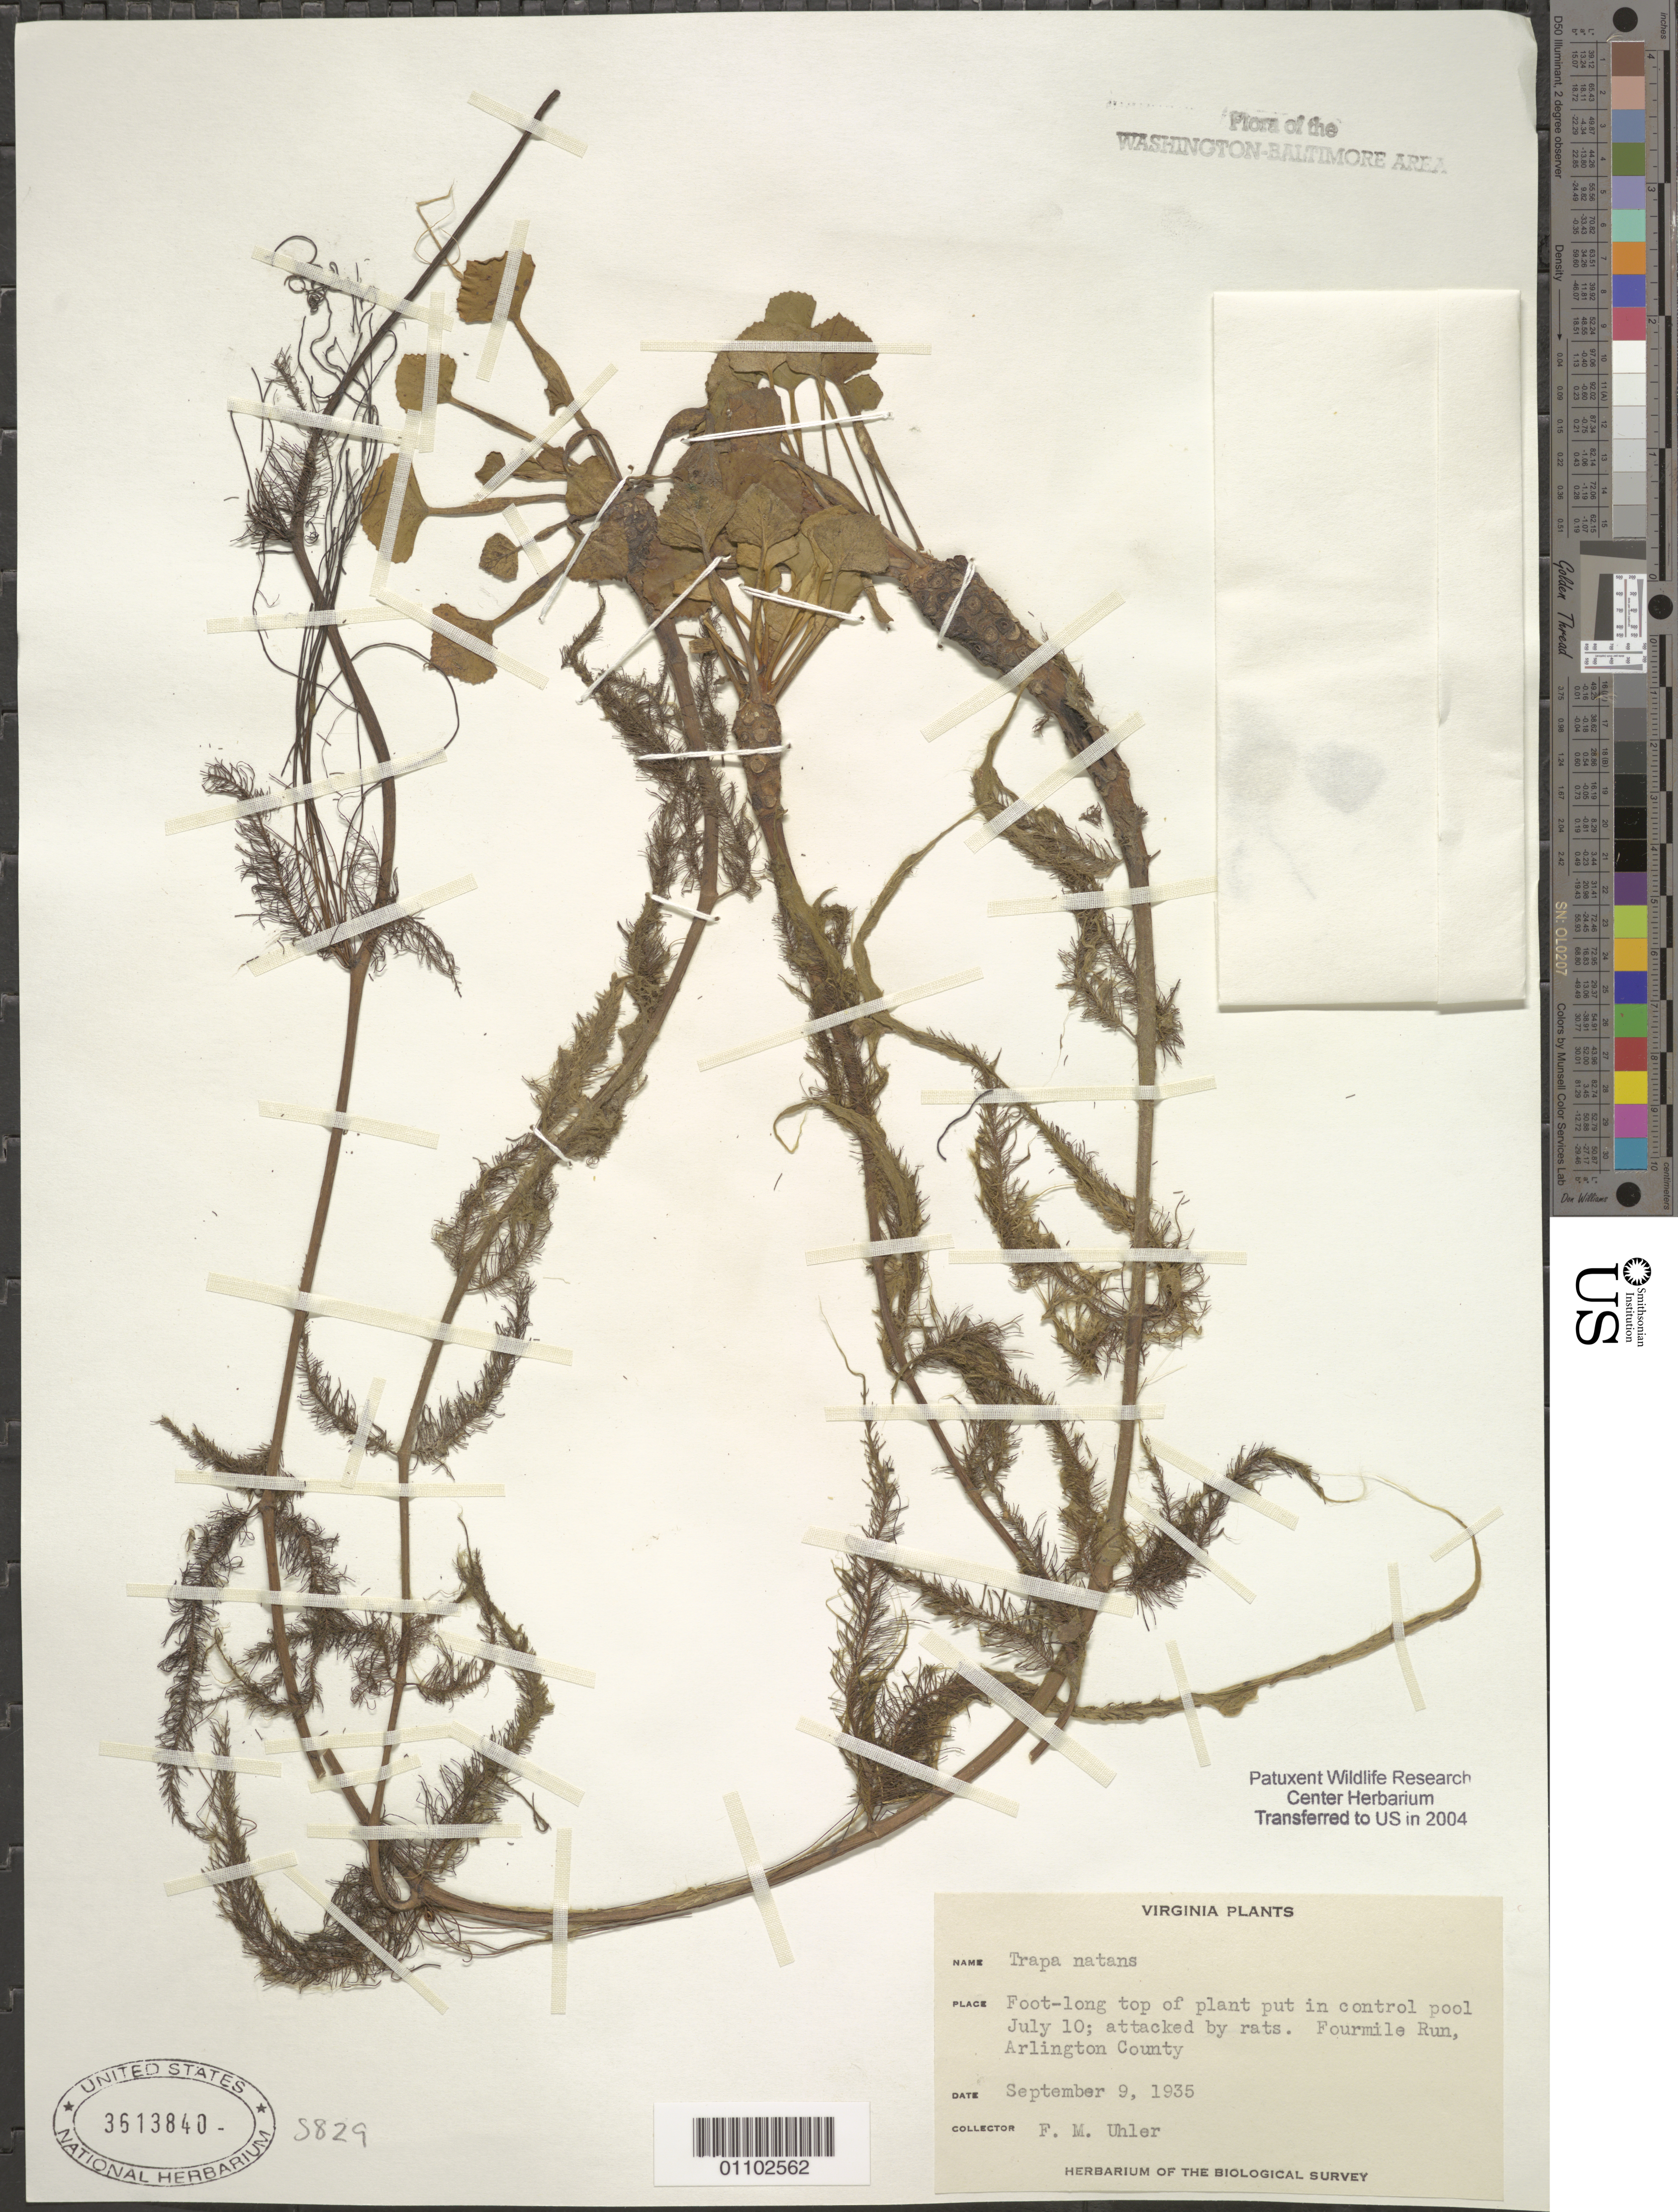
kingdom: Plantae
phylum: Tracheophyta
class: Magnoliopsida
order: Myrtales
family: Lythraceae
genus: Trapa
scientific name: Trapa natans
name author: L.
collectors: F. M. Uhler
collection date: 1935-09-09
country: United States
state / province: Virginia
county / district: Arlington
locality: Four Mile Run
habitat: Foot-long top of plant put in control pool July 10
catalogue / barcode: US 3613840